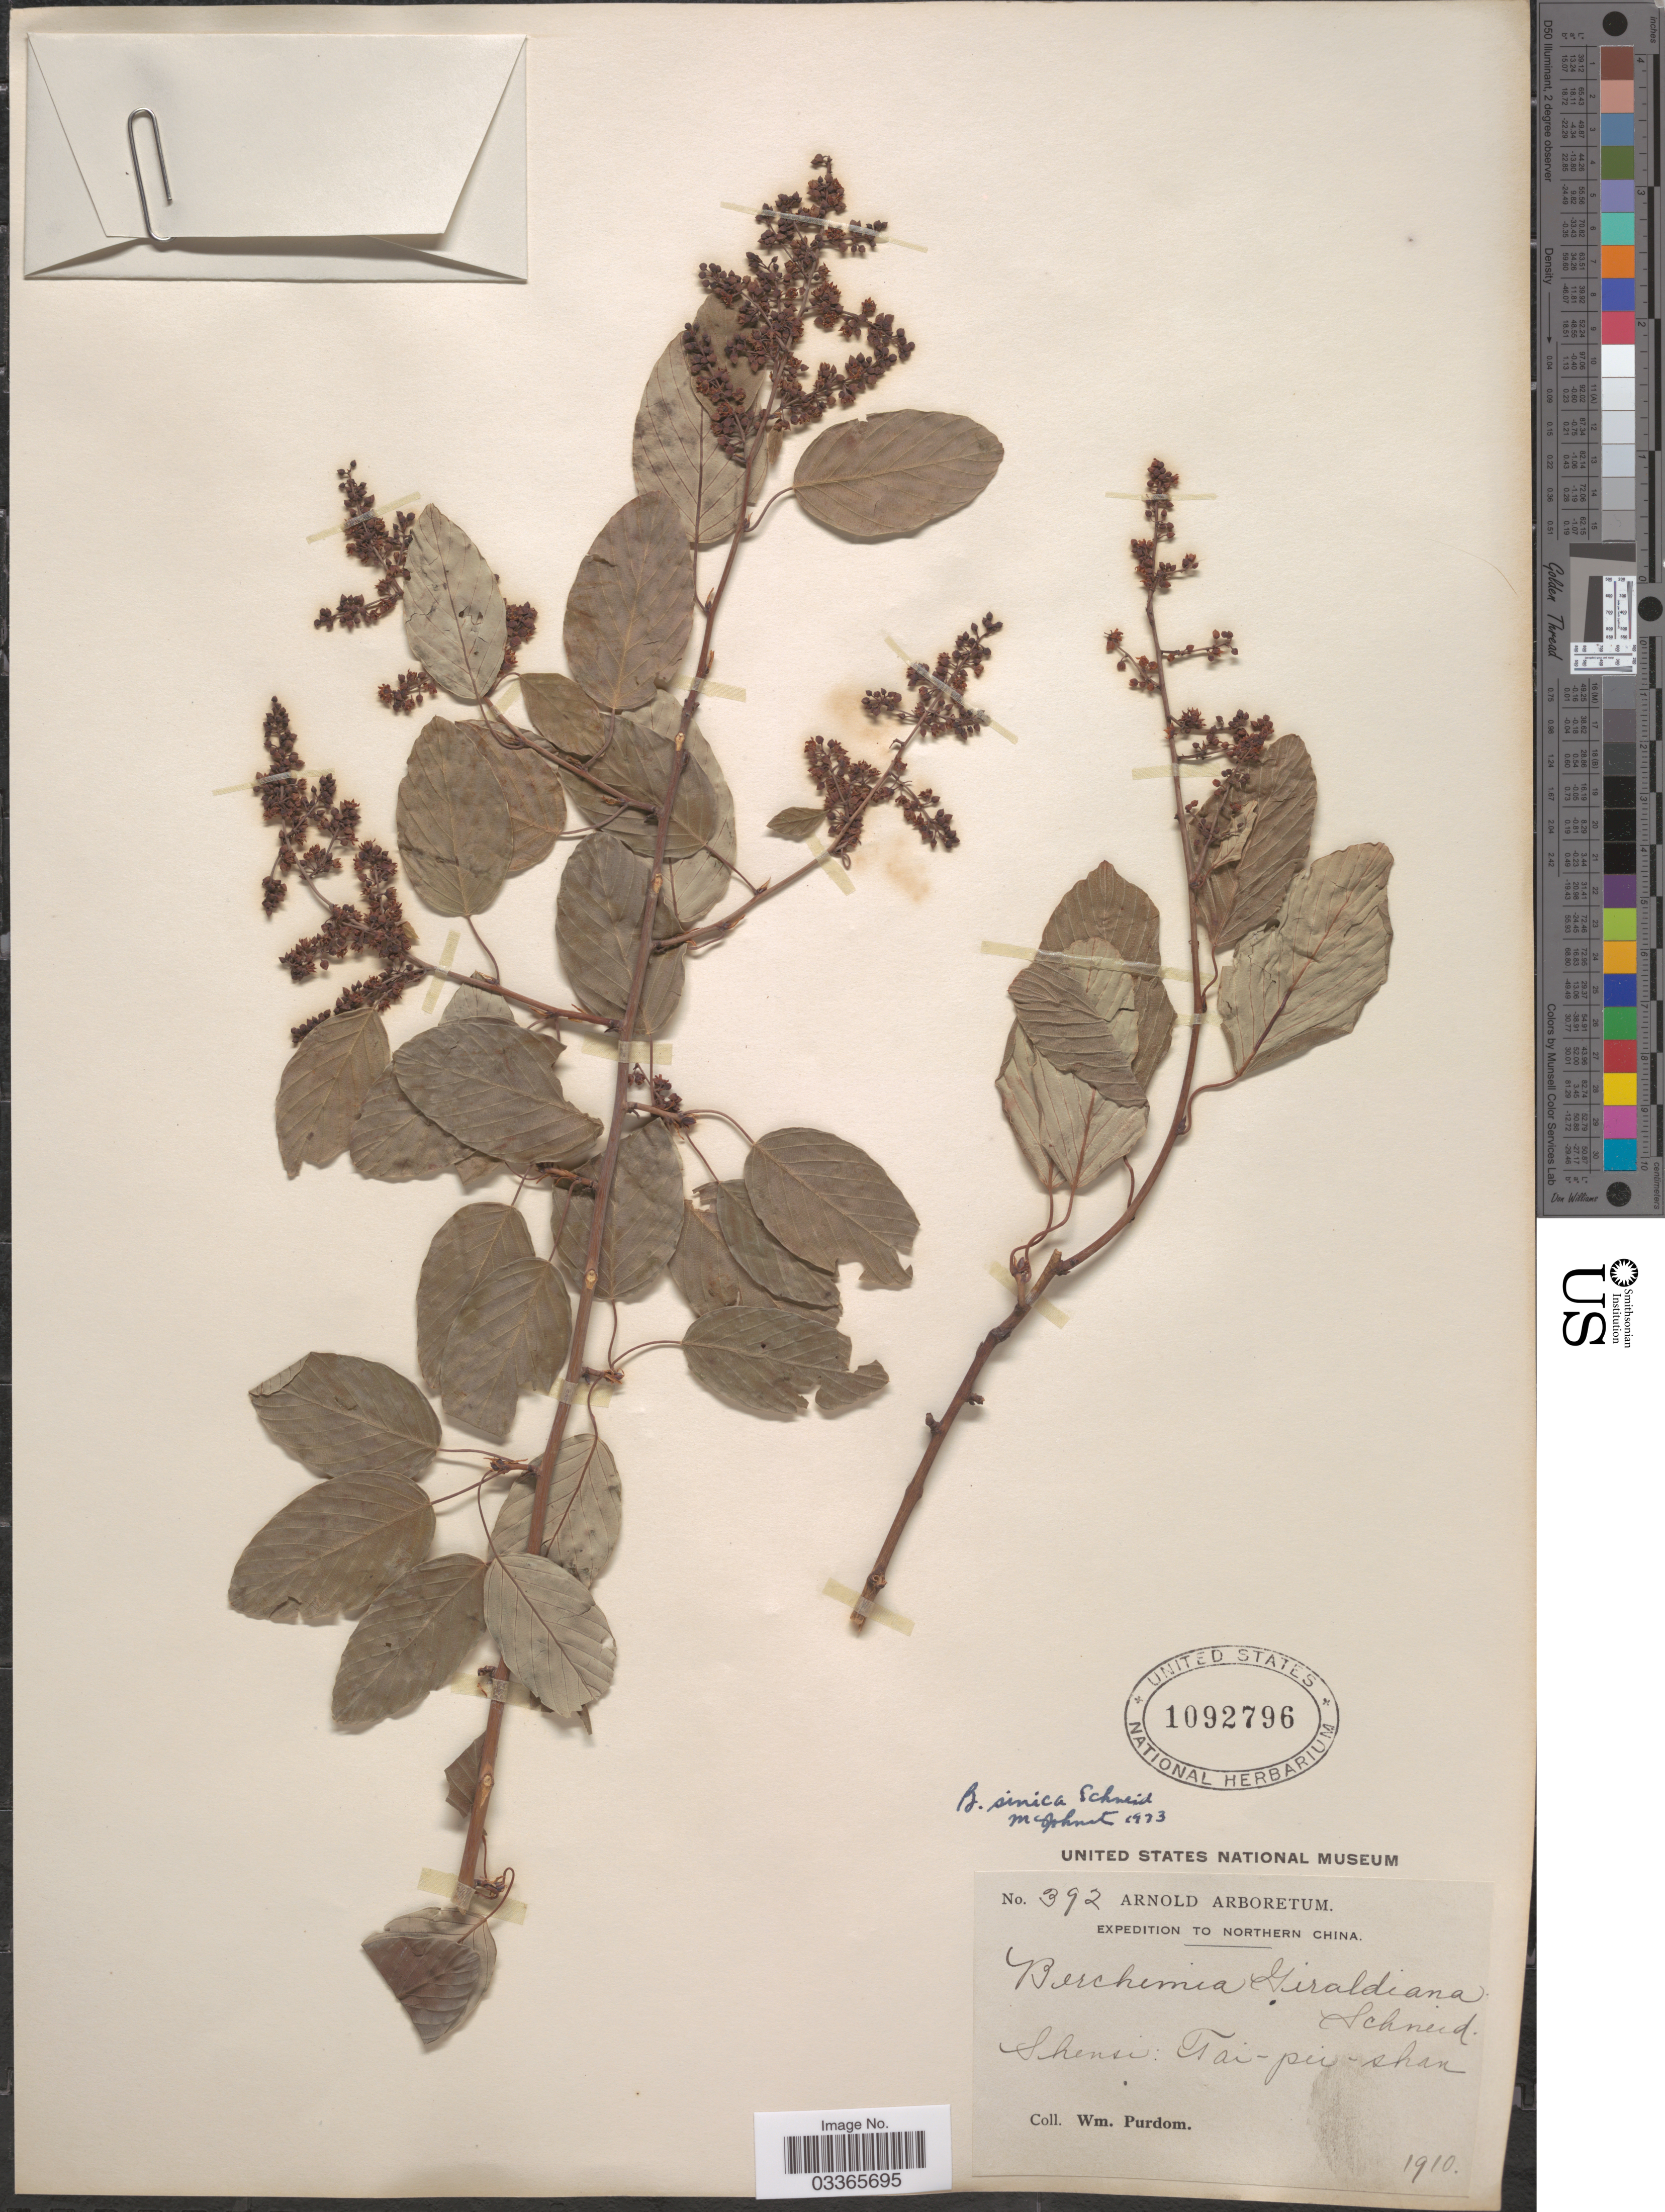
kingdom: Plantae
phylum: Tracheophyta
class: Magnoliopsida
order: Rosales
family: Rhamnaceae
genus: Berchemia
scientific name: Berchemia sinica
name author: C.K. Schneid. in Sarg.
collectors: W. Purdom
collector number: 392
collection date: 1910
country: China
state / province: Shaanxi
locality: Northern China, Shensi: Tai-pei-shan.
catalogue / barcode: US 1092796